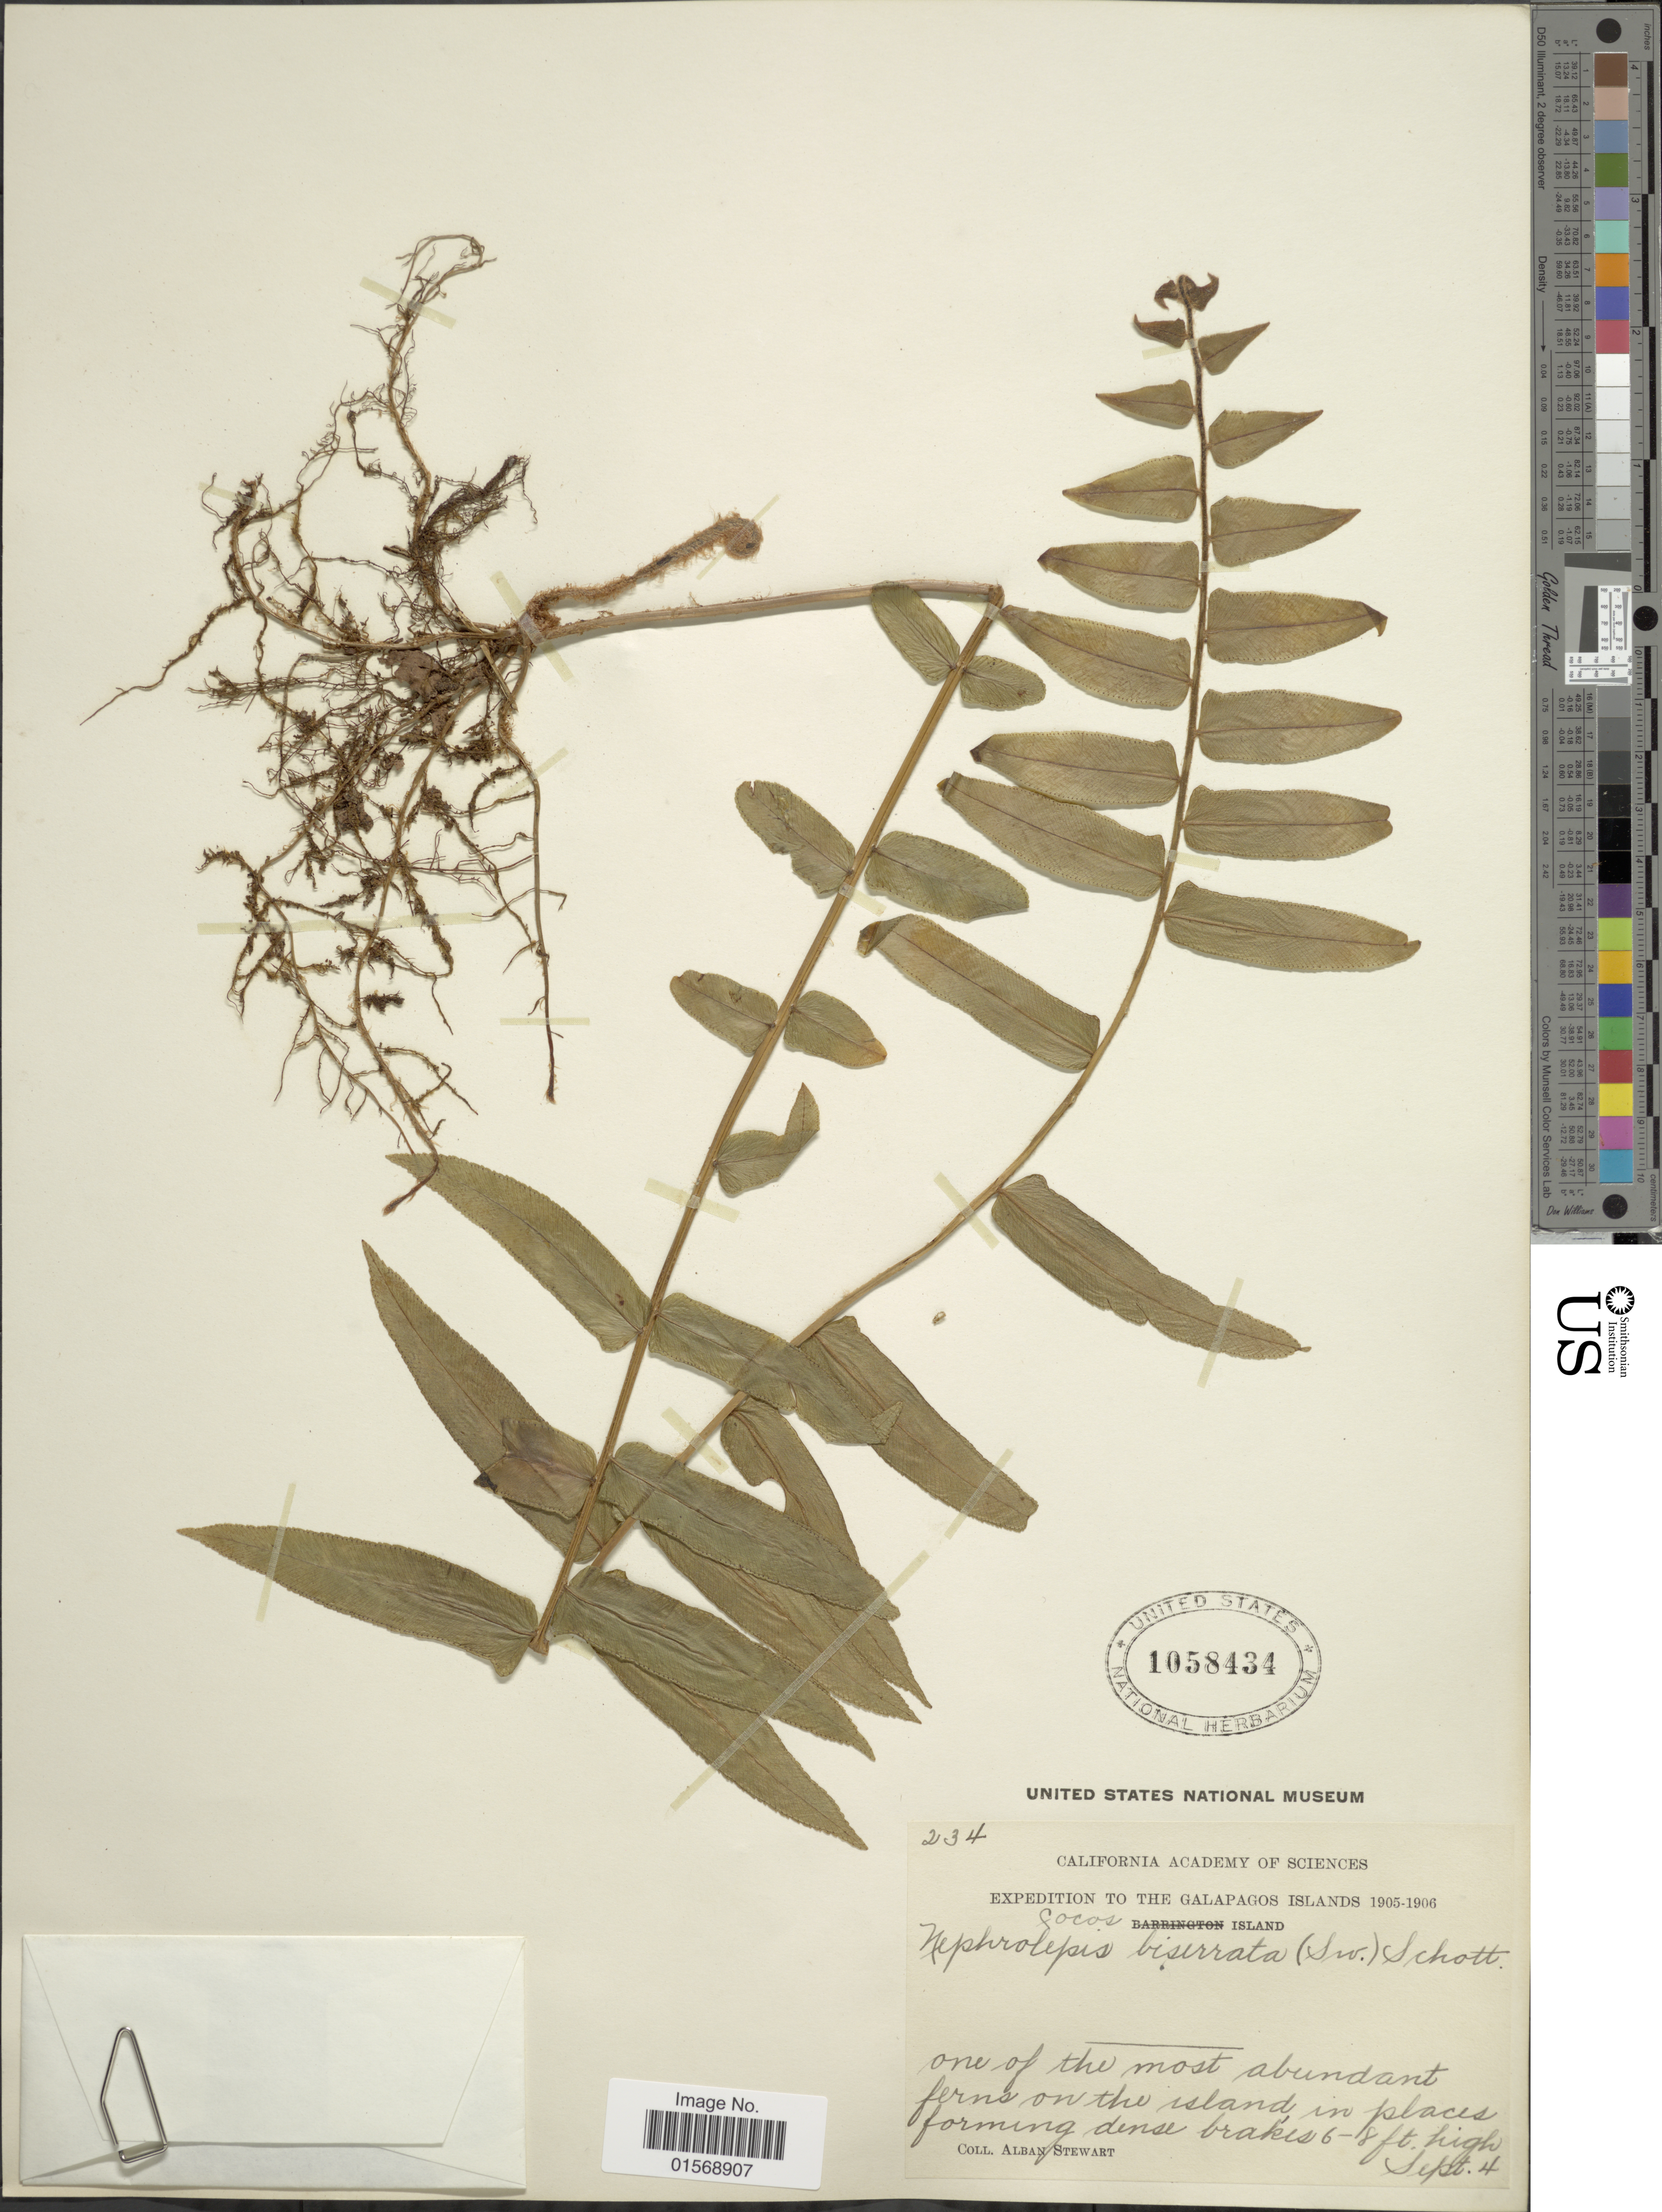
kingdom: Plantae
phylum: Tracheophyta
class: Polypodiopsida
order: Polypodiales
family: Nephrolepidaceae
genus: Nephrolepis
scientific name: Nephrolepis biserrata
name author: (Sw.) Schott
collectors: A. Stewart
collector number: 24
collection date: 1905-09-04/1906-09-04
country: Costa Rica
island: Cocos Island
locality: Cocos Island.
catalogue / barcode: US 1058434